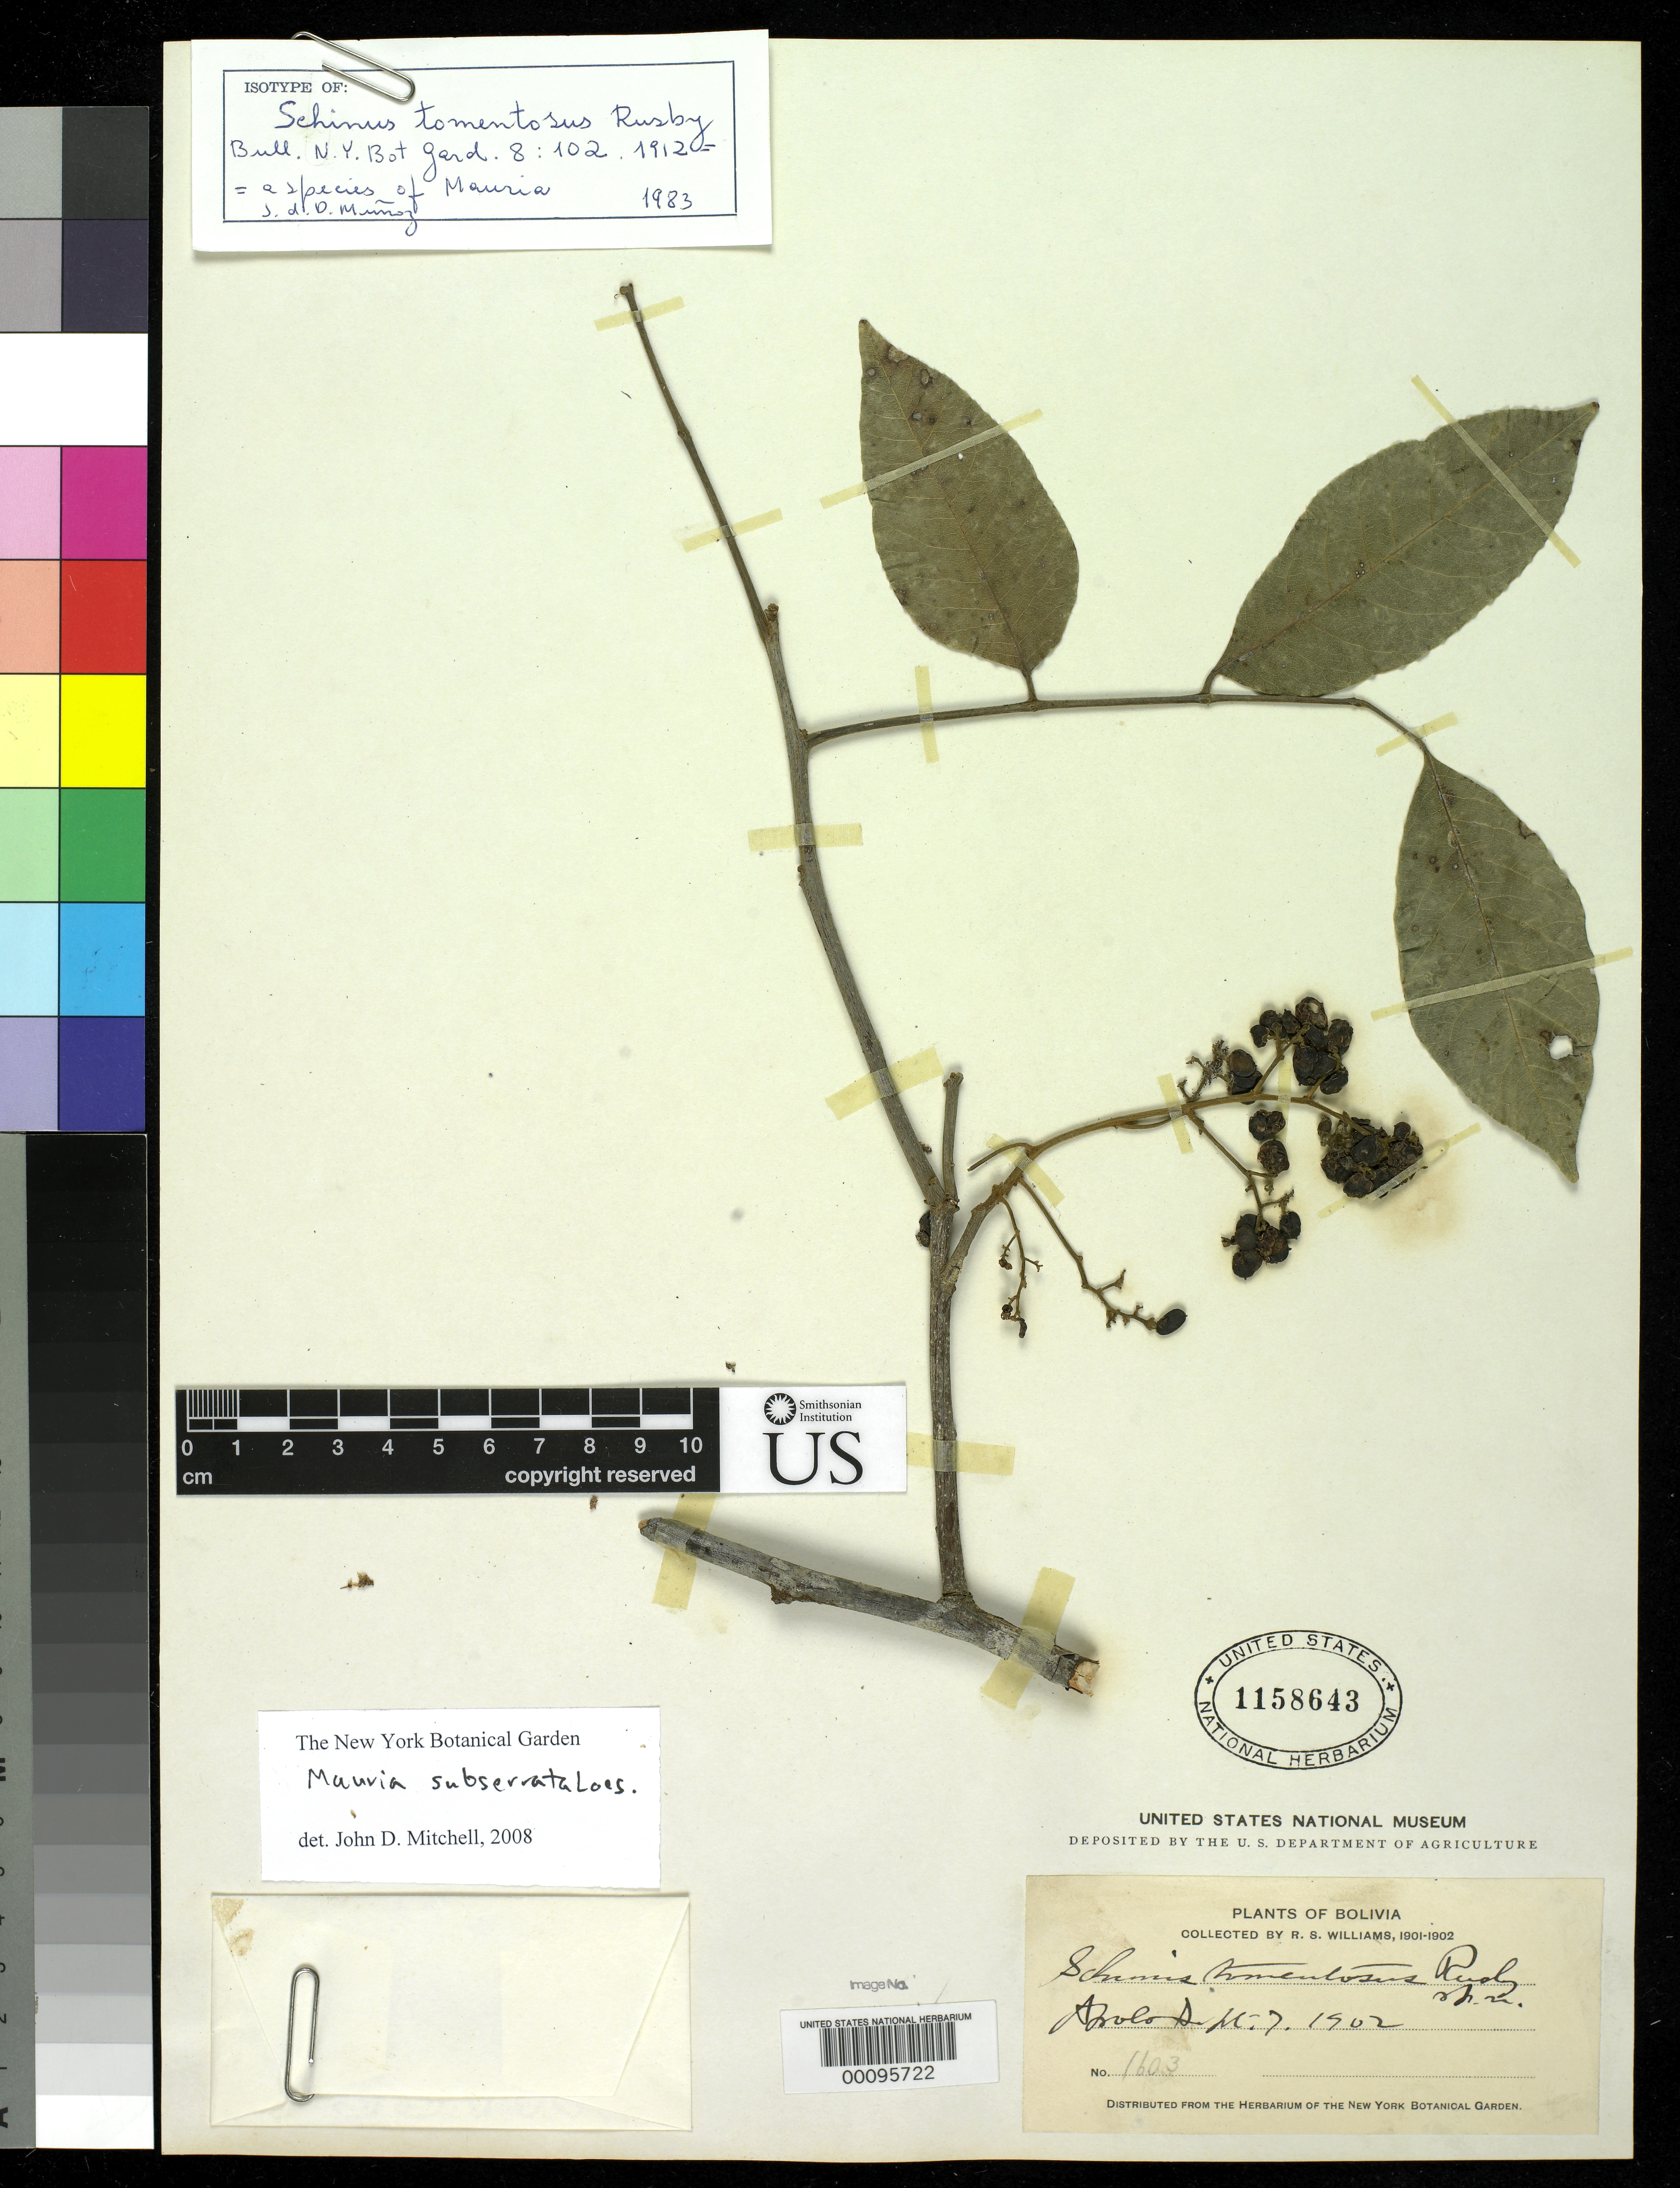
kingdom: Plantae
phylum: Tracheophyta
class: Magnoliopsida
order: Sapindales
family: Anacardiaceae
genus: Schinus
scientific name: Schinus tomentosa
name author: Rusby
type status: Isotype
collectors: R. S. Williams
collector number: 1603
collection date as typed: Mar. 7, 1902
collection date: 1902-03-07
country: Bolivia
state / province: La Paz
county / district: Franz Tamayo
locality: Apolo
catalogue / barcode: US 1158643